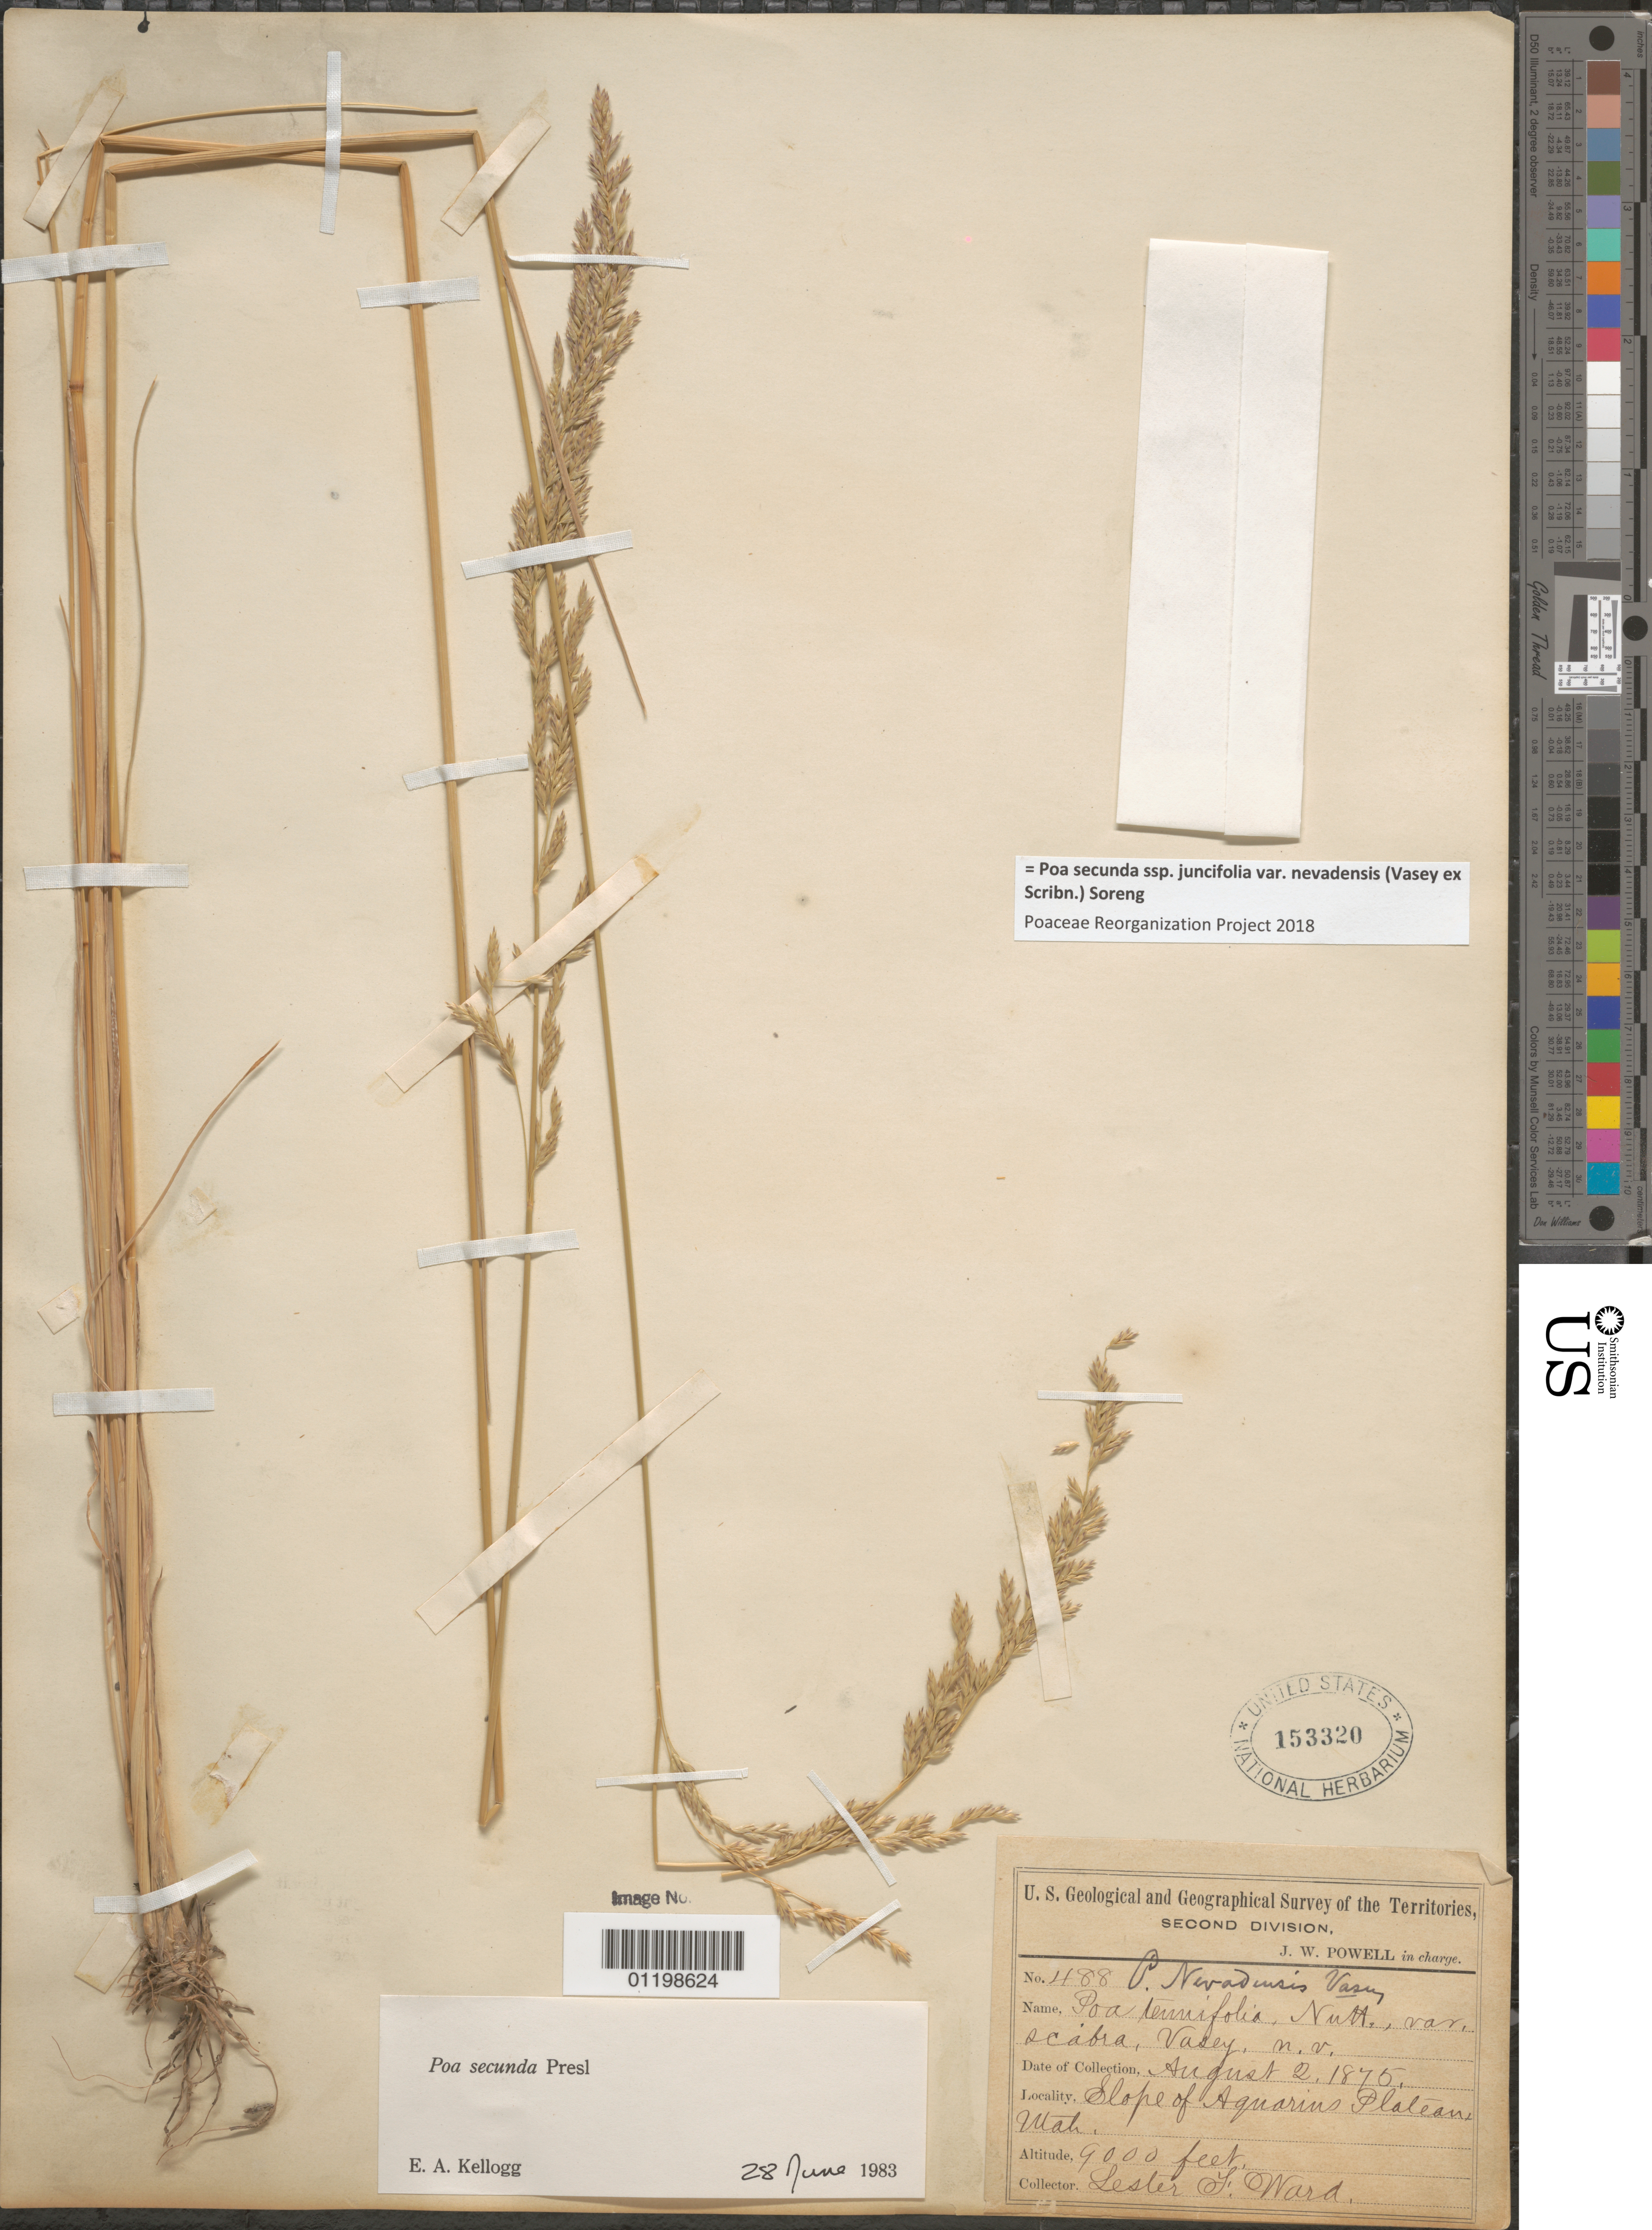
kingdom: Plantae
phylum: Tracheophyta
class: Liliopsida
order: Poales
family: Poaceae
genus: Poa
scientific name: Poa secunda subsp. juncifolia var. nevadensis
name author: (Vasey ex Scribn.) Soreng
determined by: Poaceae Reorganization Project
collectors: L. F. Ward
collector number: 488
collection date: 1875-08-02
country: United States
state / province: Utah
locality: Slope of Aquarius Plateau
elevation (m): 2743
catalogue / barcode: US 153320